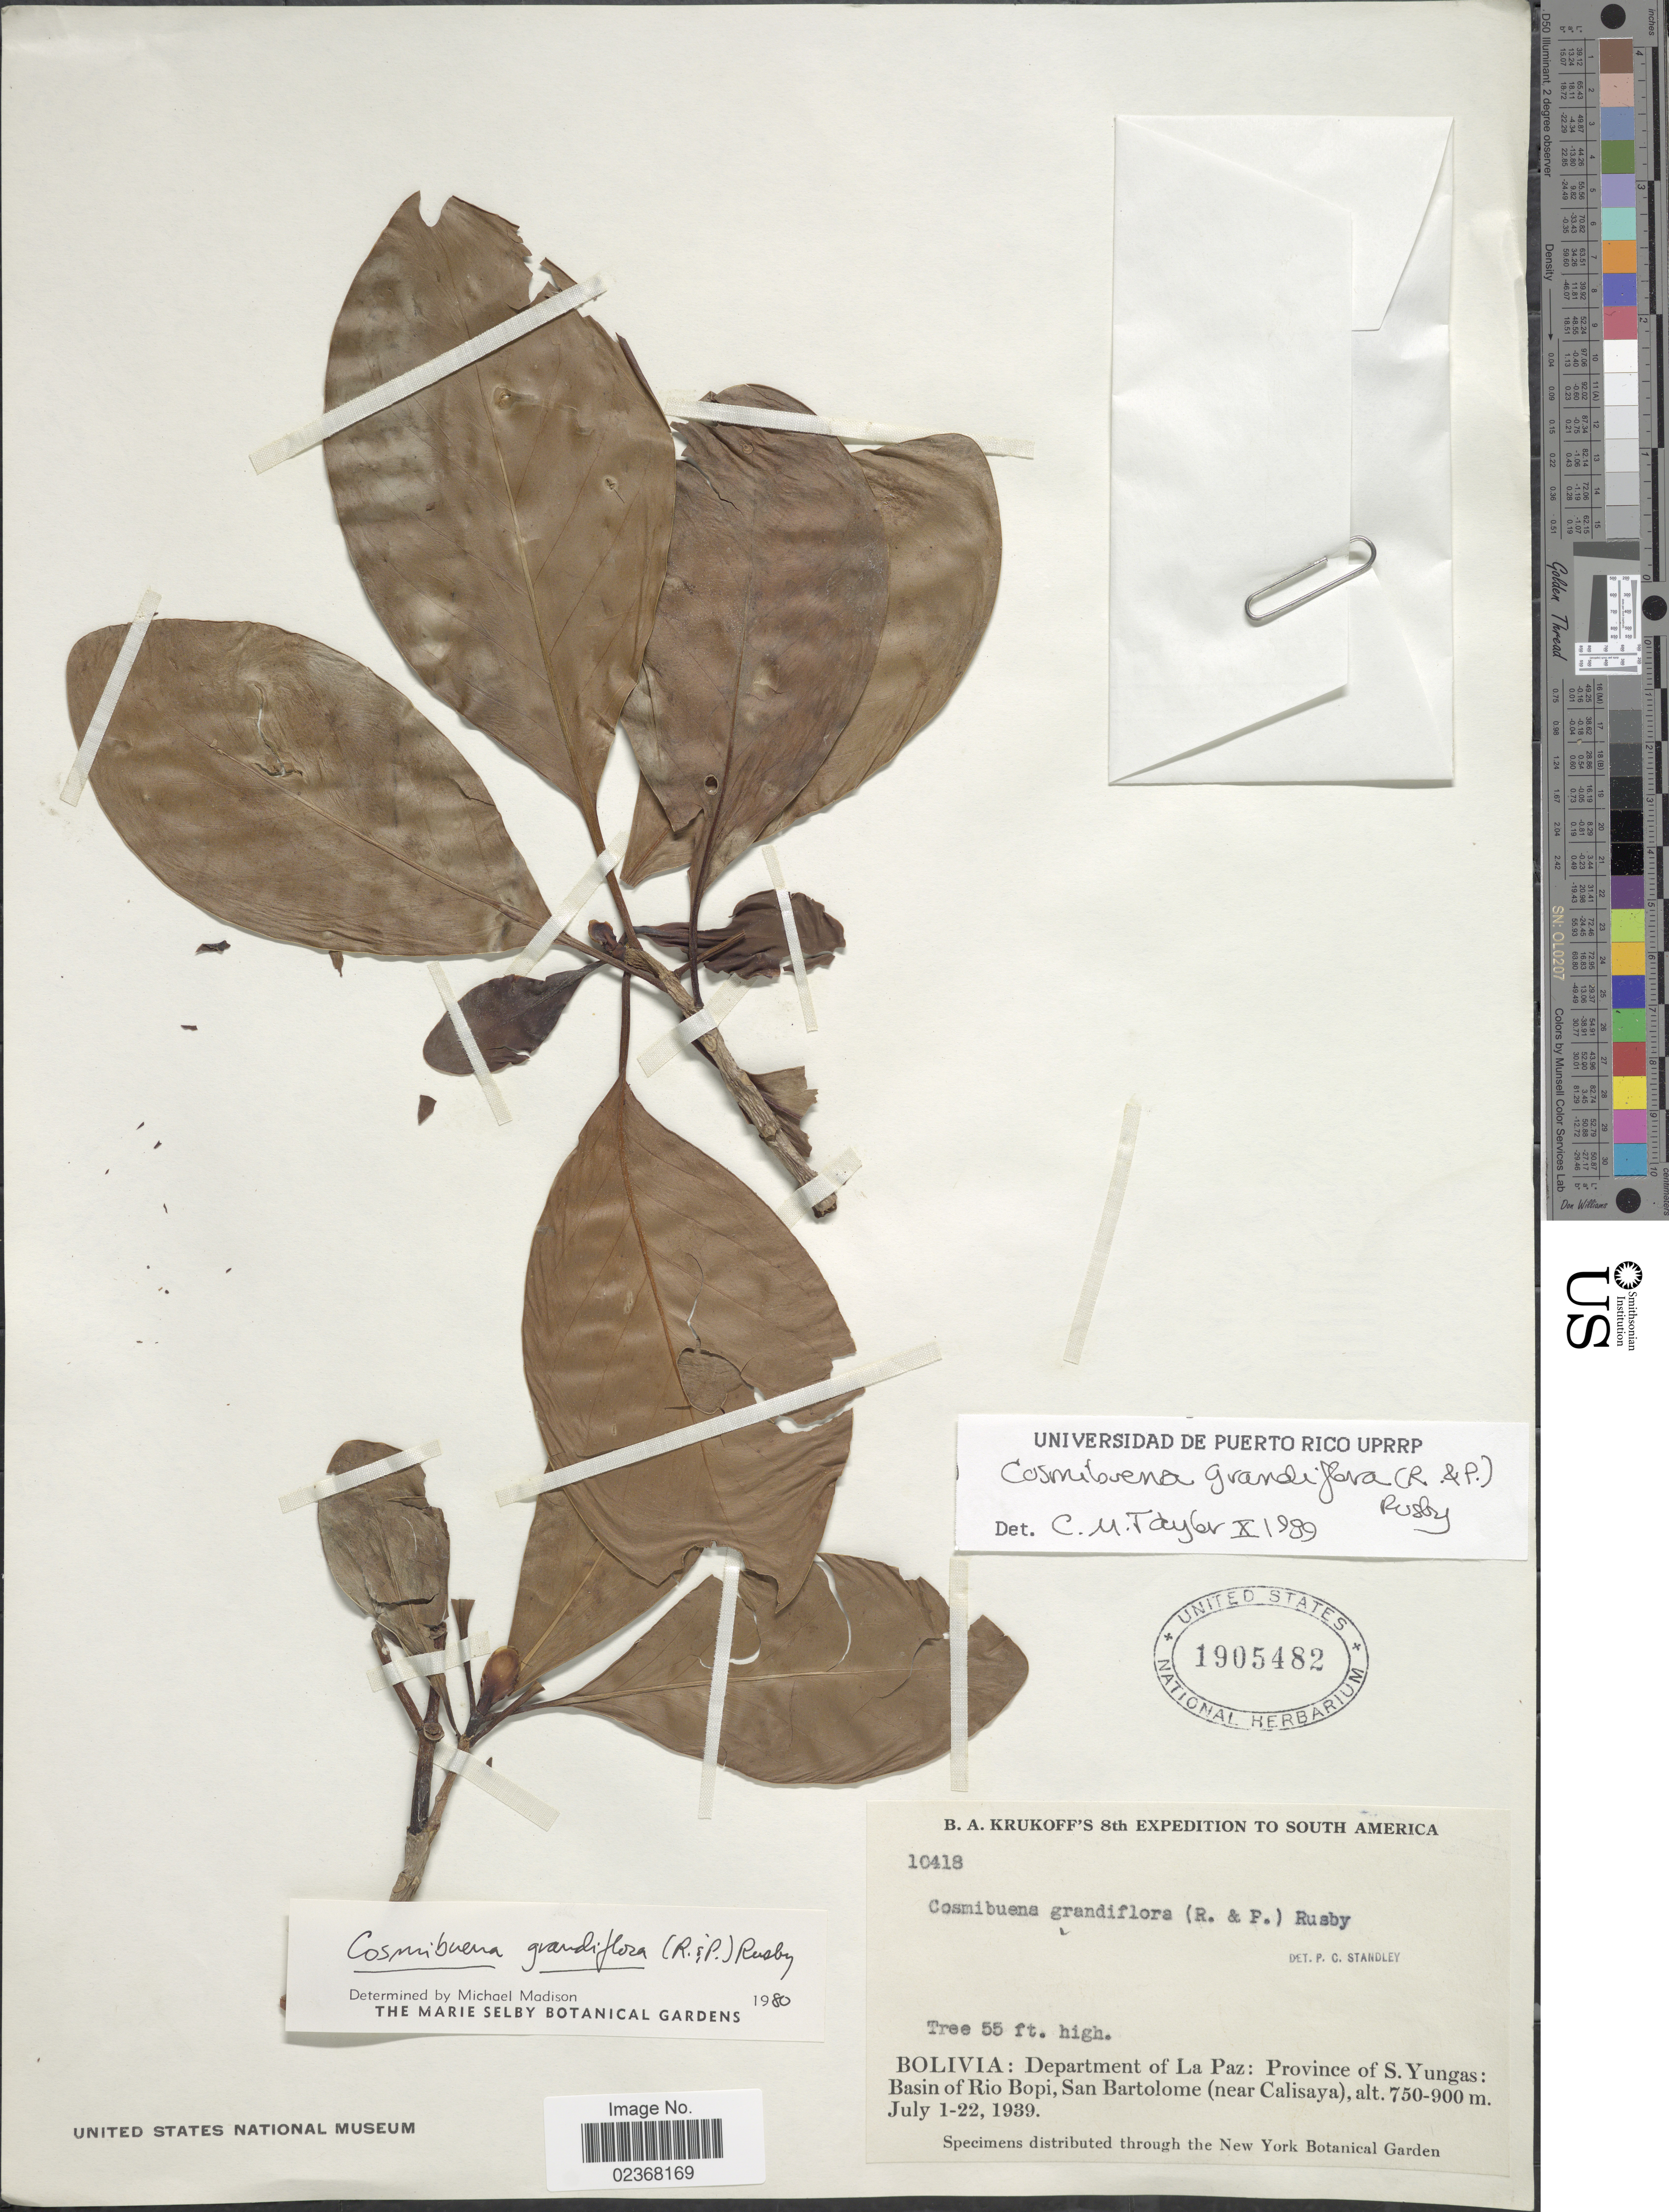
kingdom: Plantae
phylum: Tracheophyta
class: Magnoliopsida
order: Gentianales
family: Rubiaceae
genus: Cosmibuena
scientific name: Cosmibuena grandiflora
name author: (Rose & Pav.) Rusby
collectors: B. A. Krukoff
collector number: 10418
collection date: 1939-07-01/1939-07-22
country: Bolivia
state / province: La Paz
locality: Bolivia: Department of La Paz: Province of S. Yungas: Basin of Rio Bopi, San Bartolome (near Calisaya)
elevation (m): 750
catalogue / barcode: US 1905482